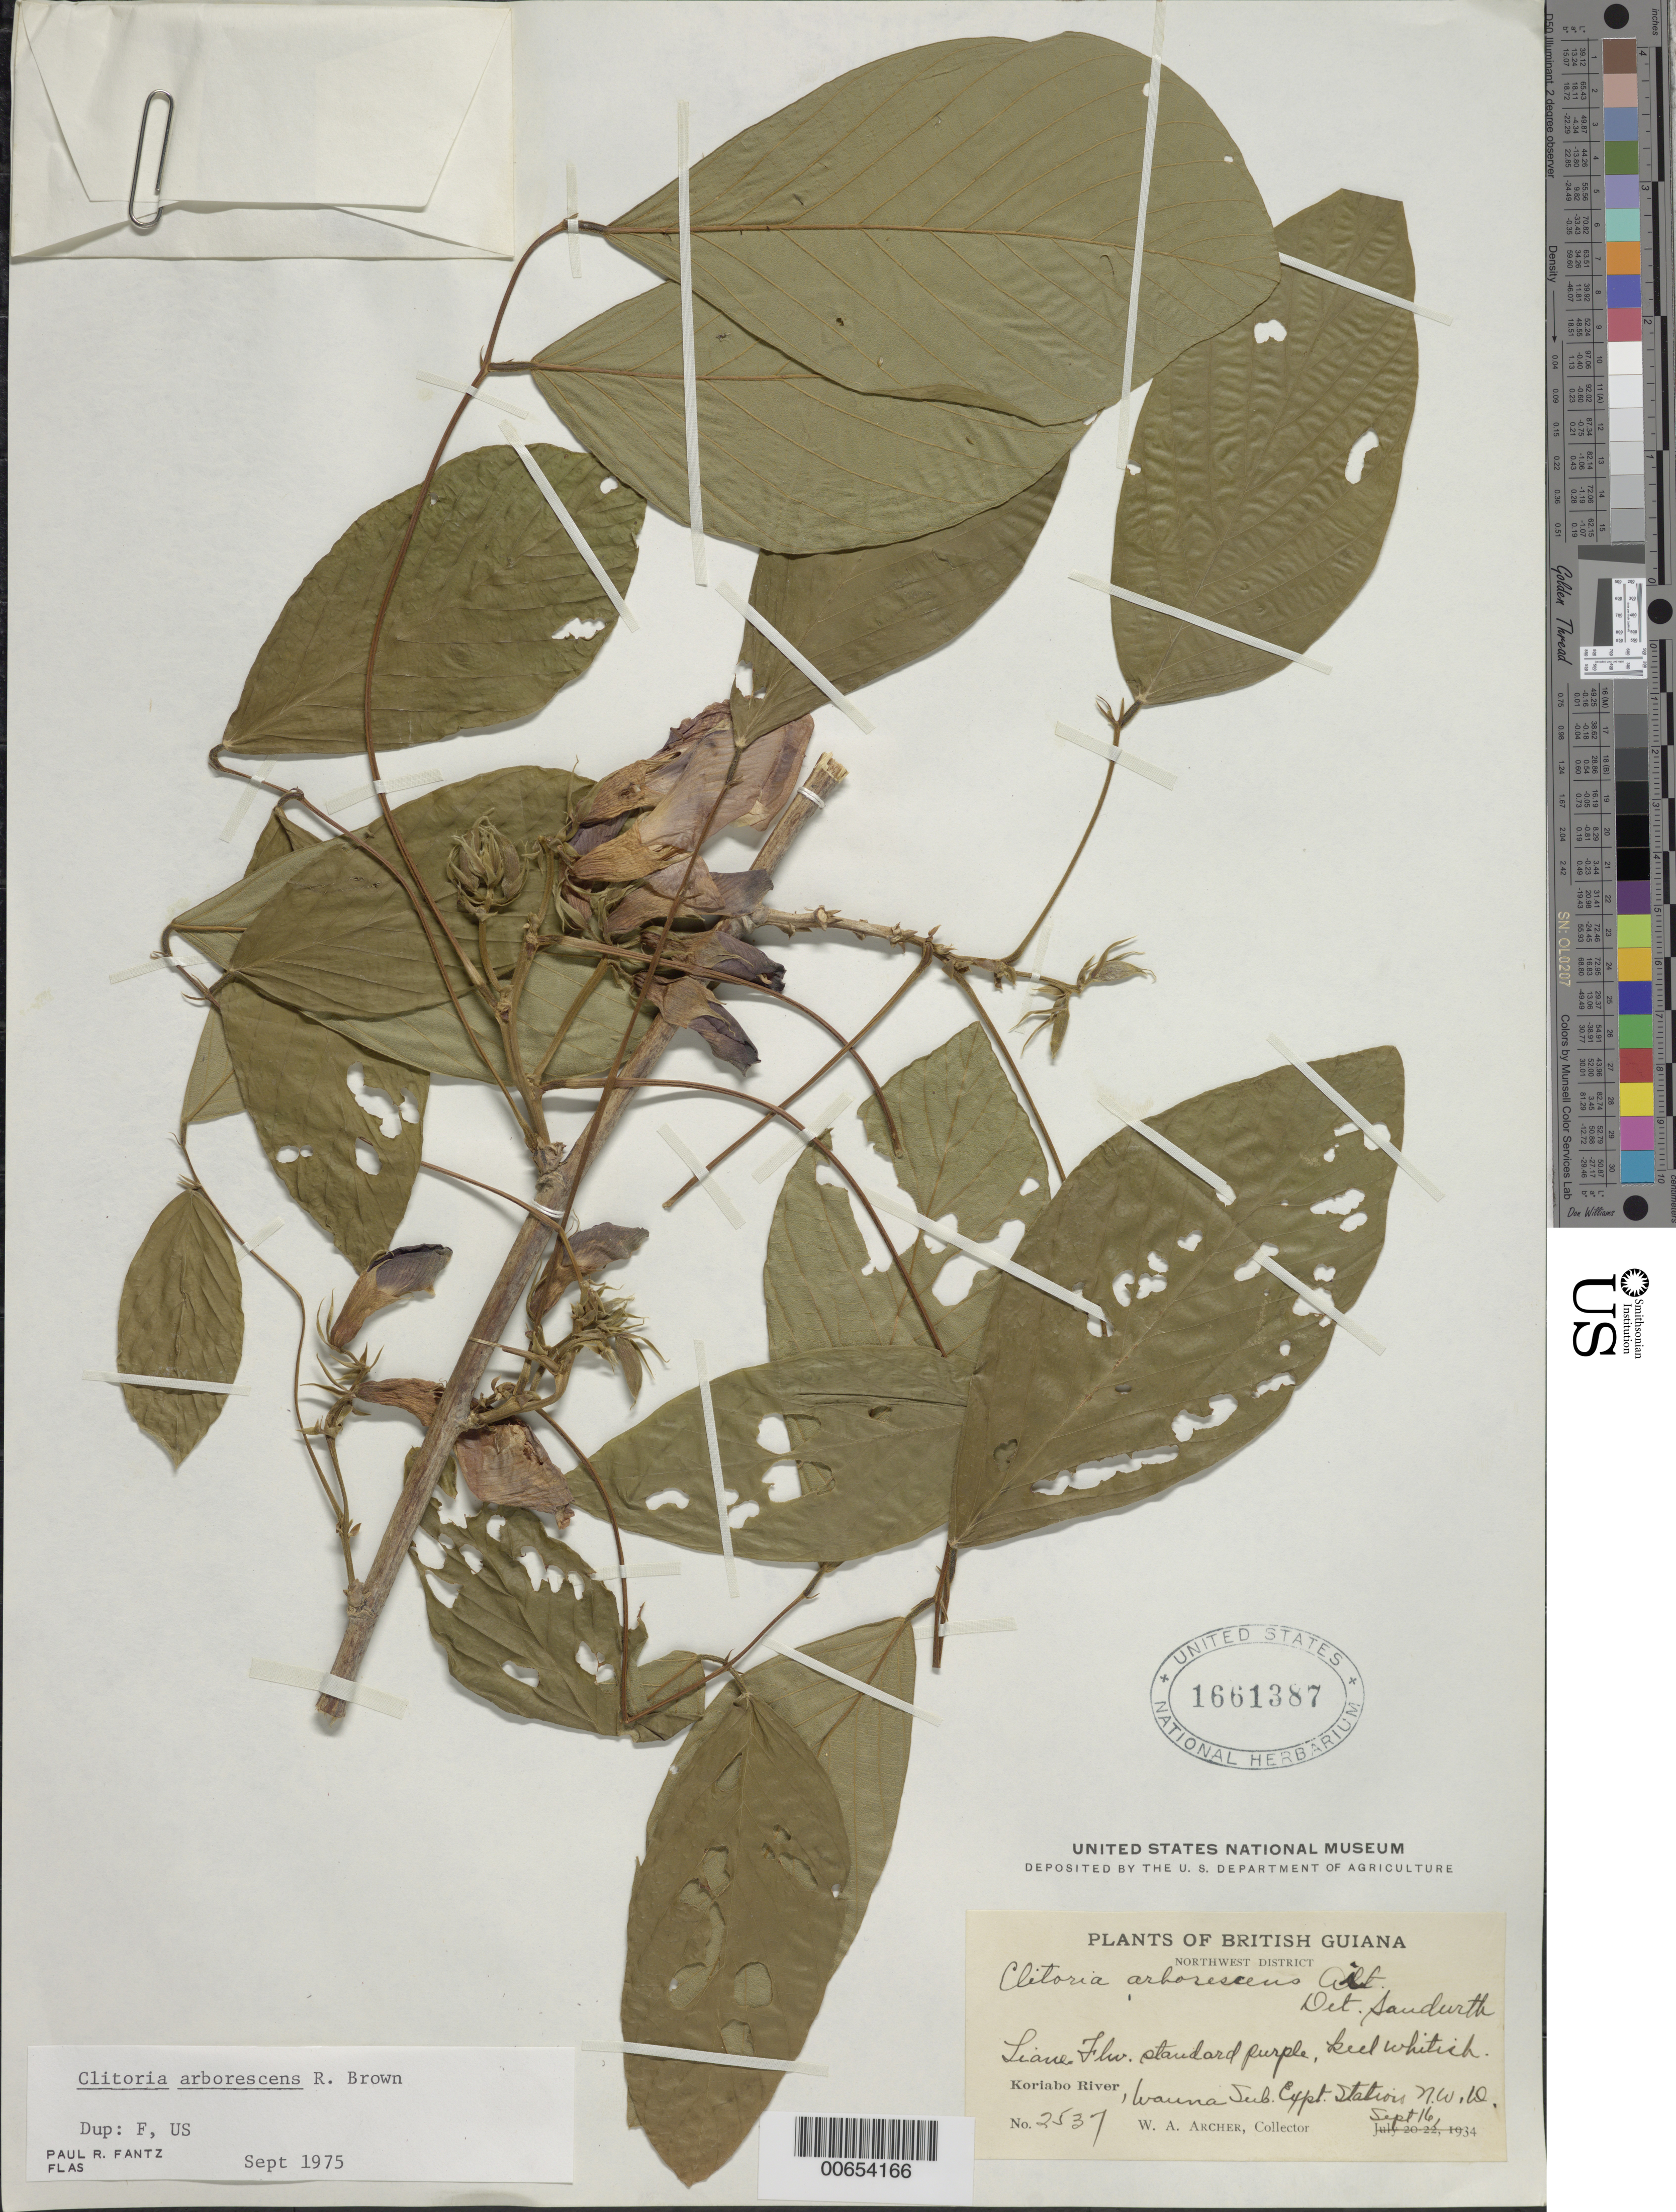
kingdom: Plantae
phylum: Tracheophyta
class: Magnoliopsida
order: Fabales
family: Fabaceae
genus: Clitoria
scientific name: Clitoria arborescens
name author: R. Br.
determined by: Fantz, P. R., (FLAS), University of Florida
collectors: W. A. Archer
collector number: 2537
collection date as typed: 16-Sep-34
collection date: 1934-09-16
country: Guyana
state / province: Barima-Waini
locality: Koriabo R., Wauna Sub Expt. Station, NW Dist.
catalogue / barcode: US 1661387